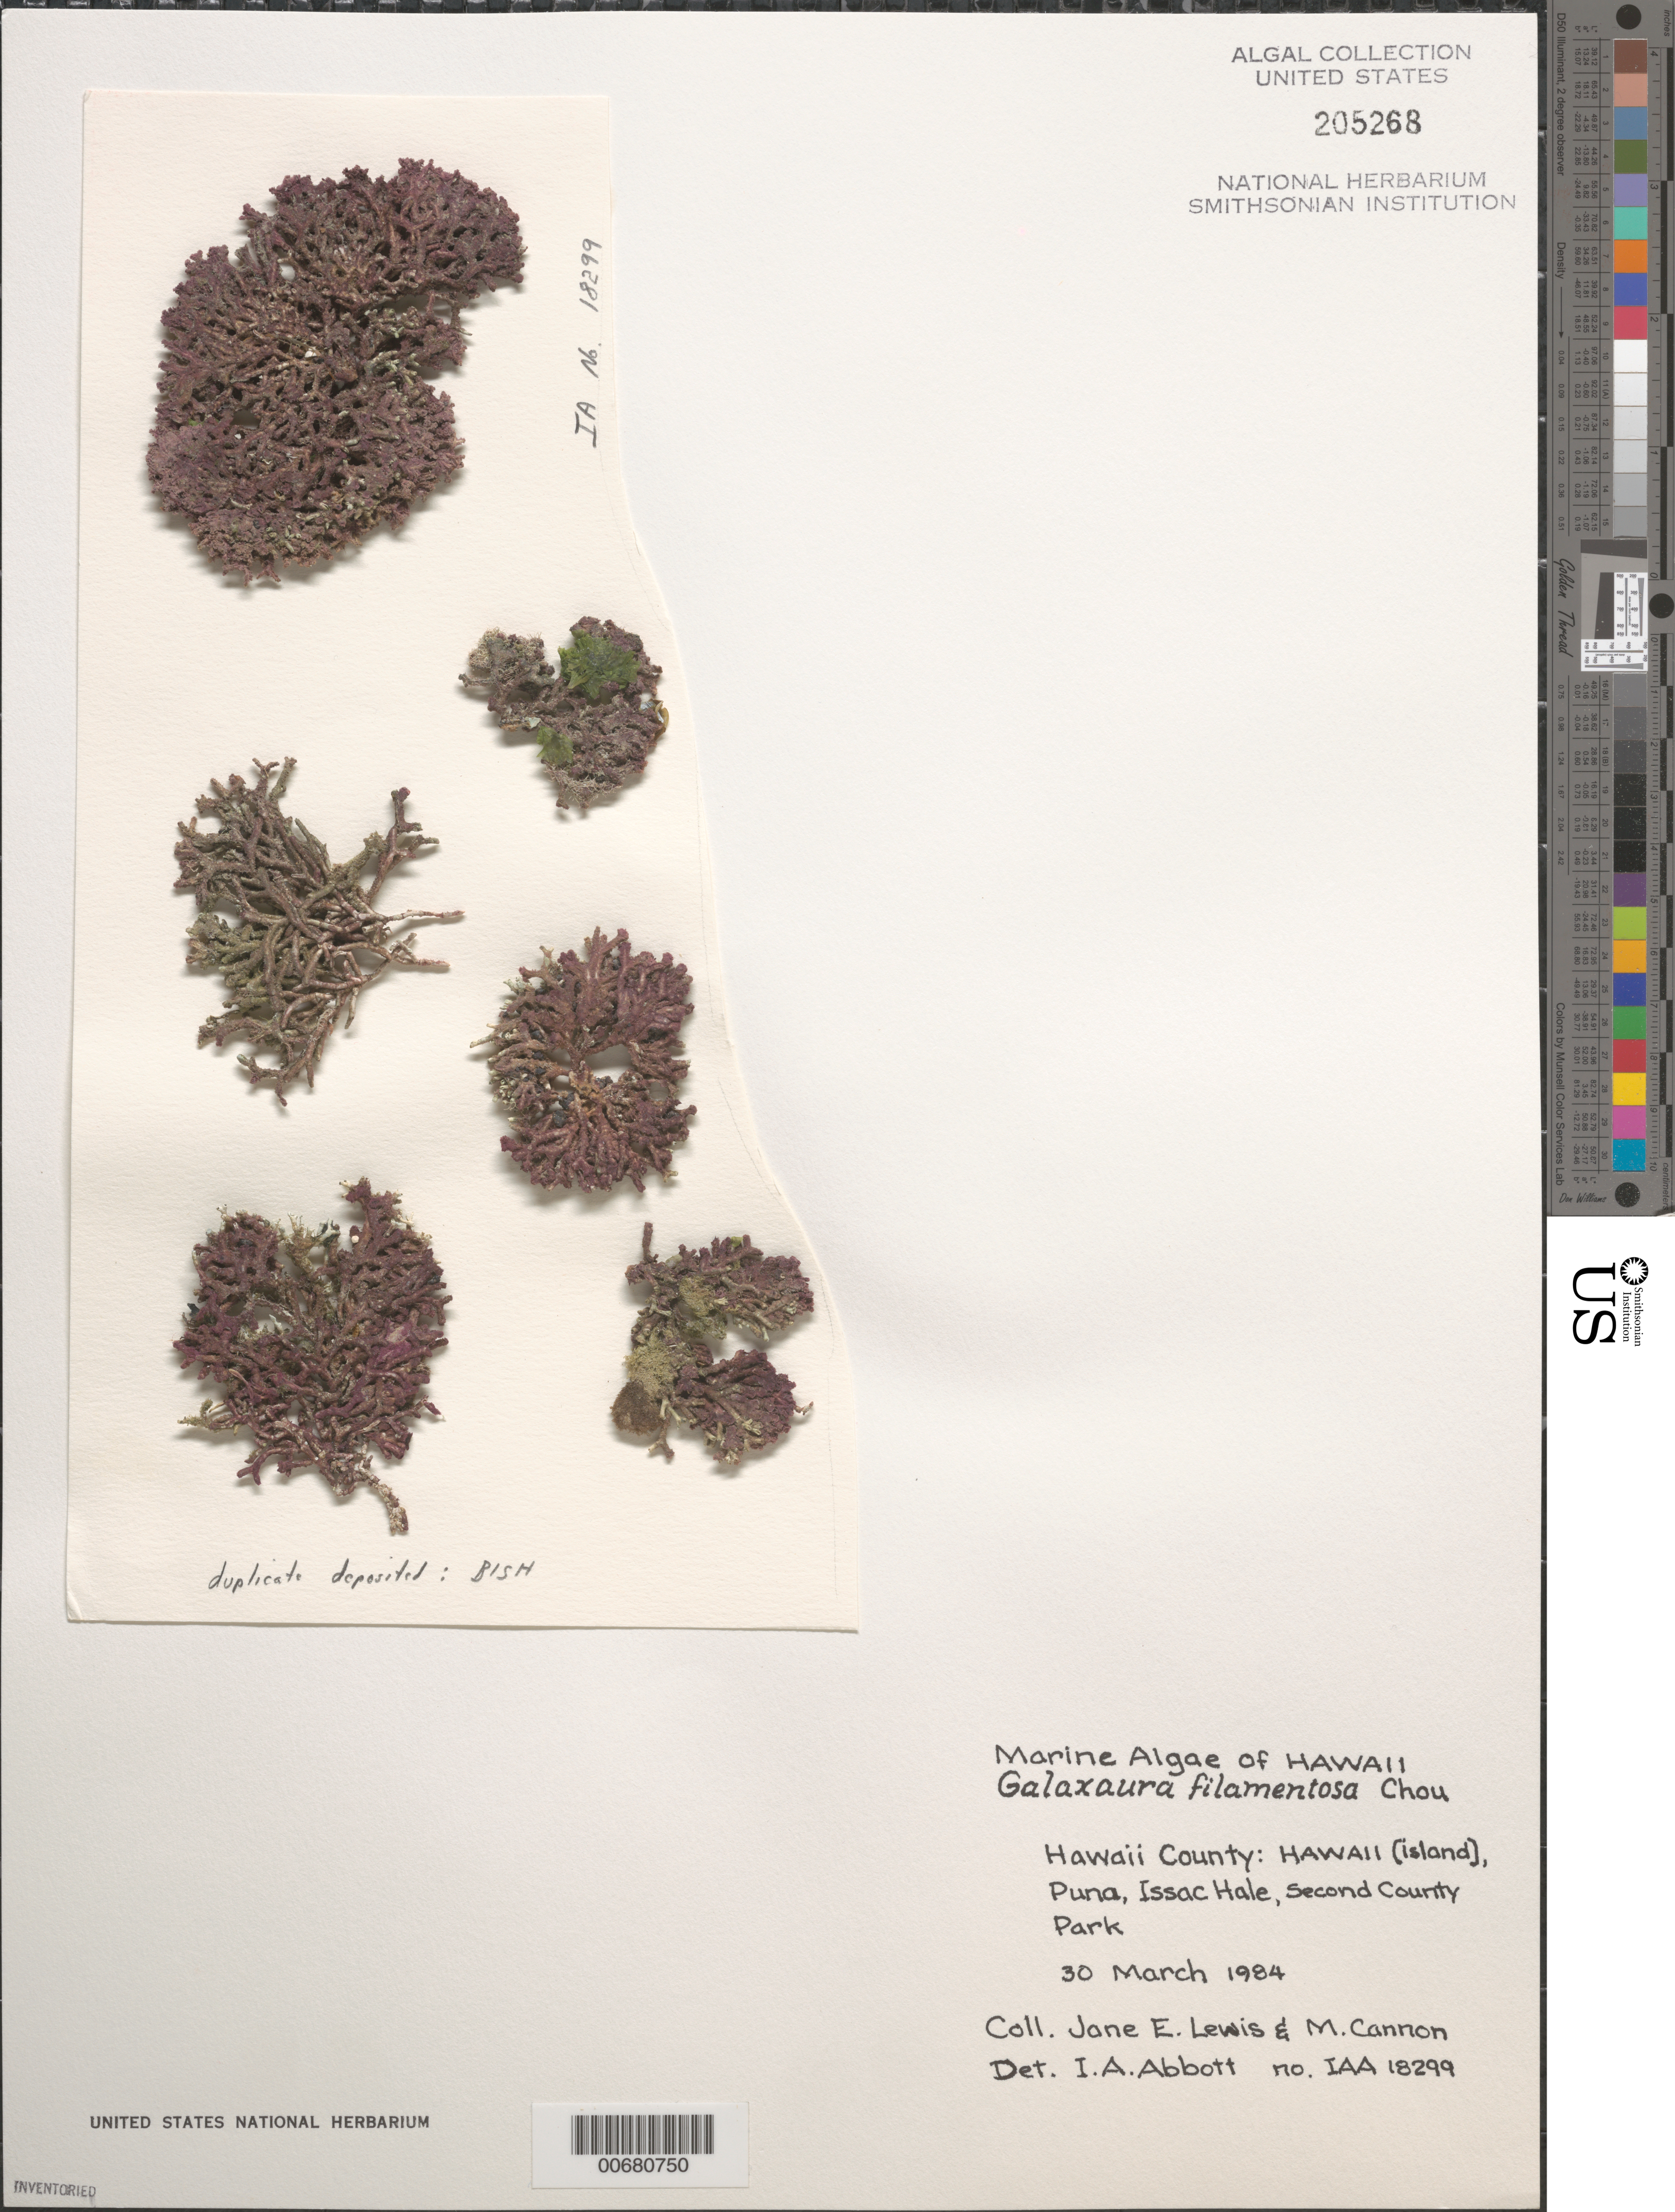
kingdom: Plantae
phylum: Rhodophyta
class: Florideophyceae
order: Nemaliales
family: Galaxauraceae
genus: Galaxaura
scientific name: Galaxaura filamentosa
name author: R.C.Y. Chou in W.R. Taylor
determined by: Abbott, Isabella A.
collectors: J. Lewis & M. Cannon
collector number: IAA 18299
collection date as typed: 30 Mar 1984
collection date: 1984-03-30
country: United States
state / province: Hawaii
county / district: Hawaii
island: Hawaii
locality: Isaac Hale, second county park, Puna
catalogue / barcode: US 205268